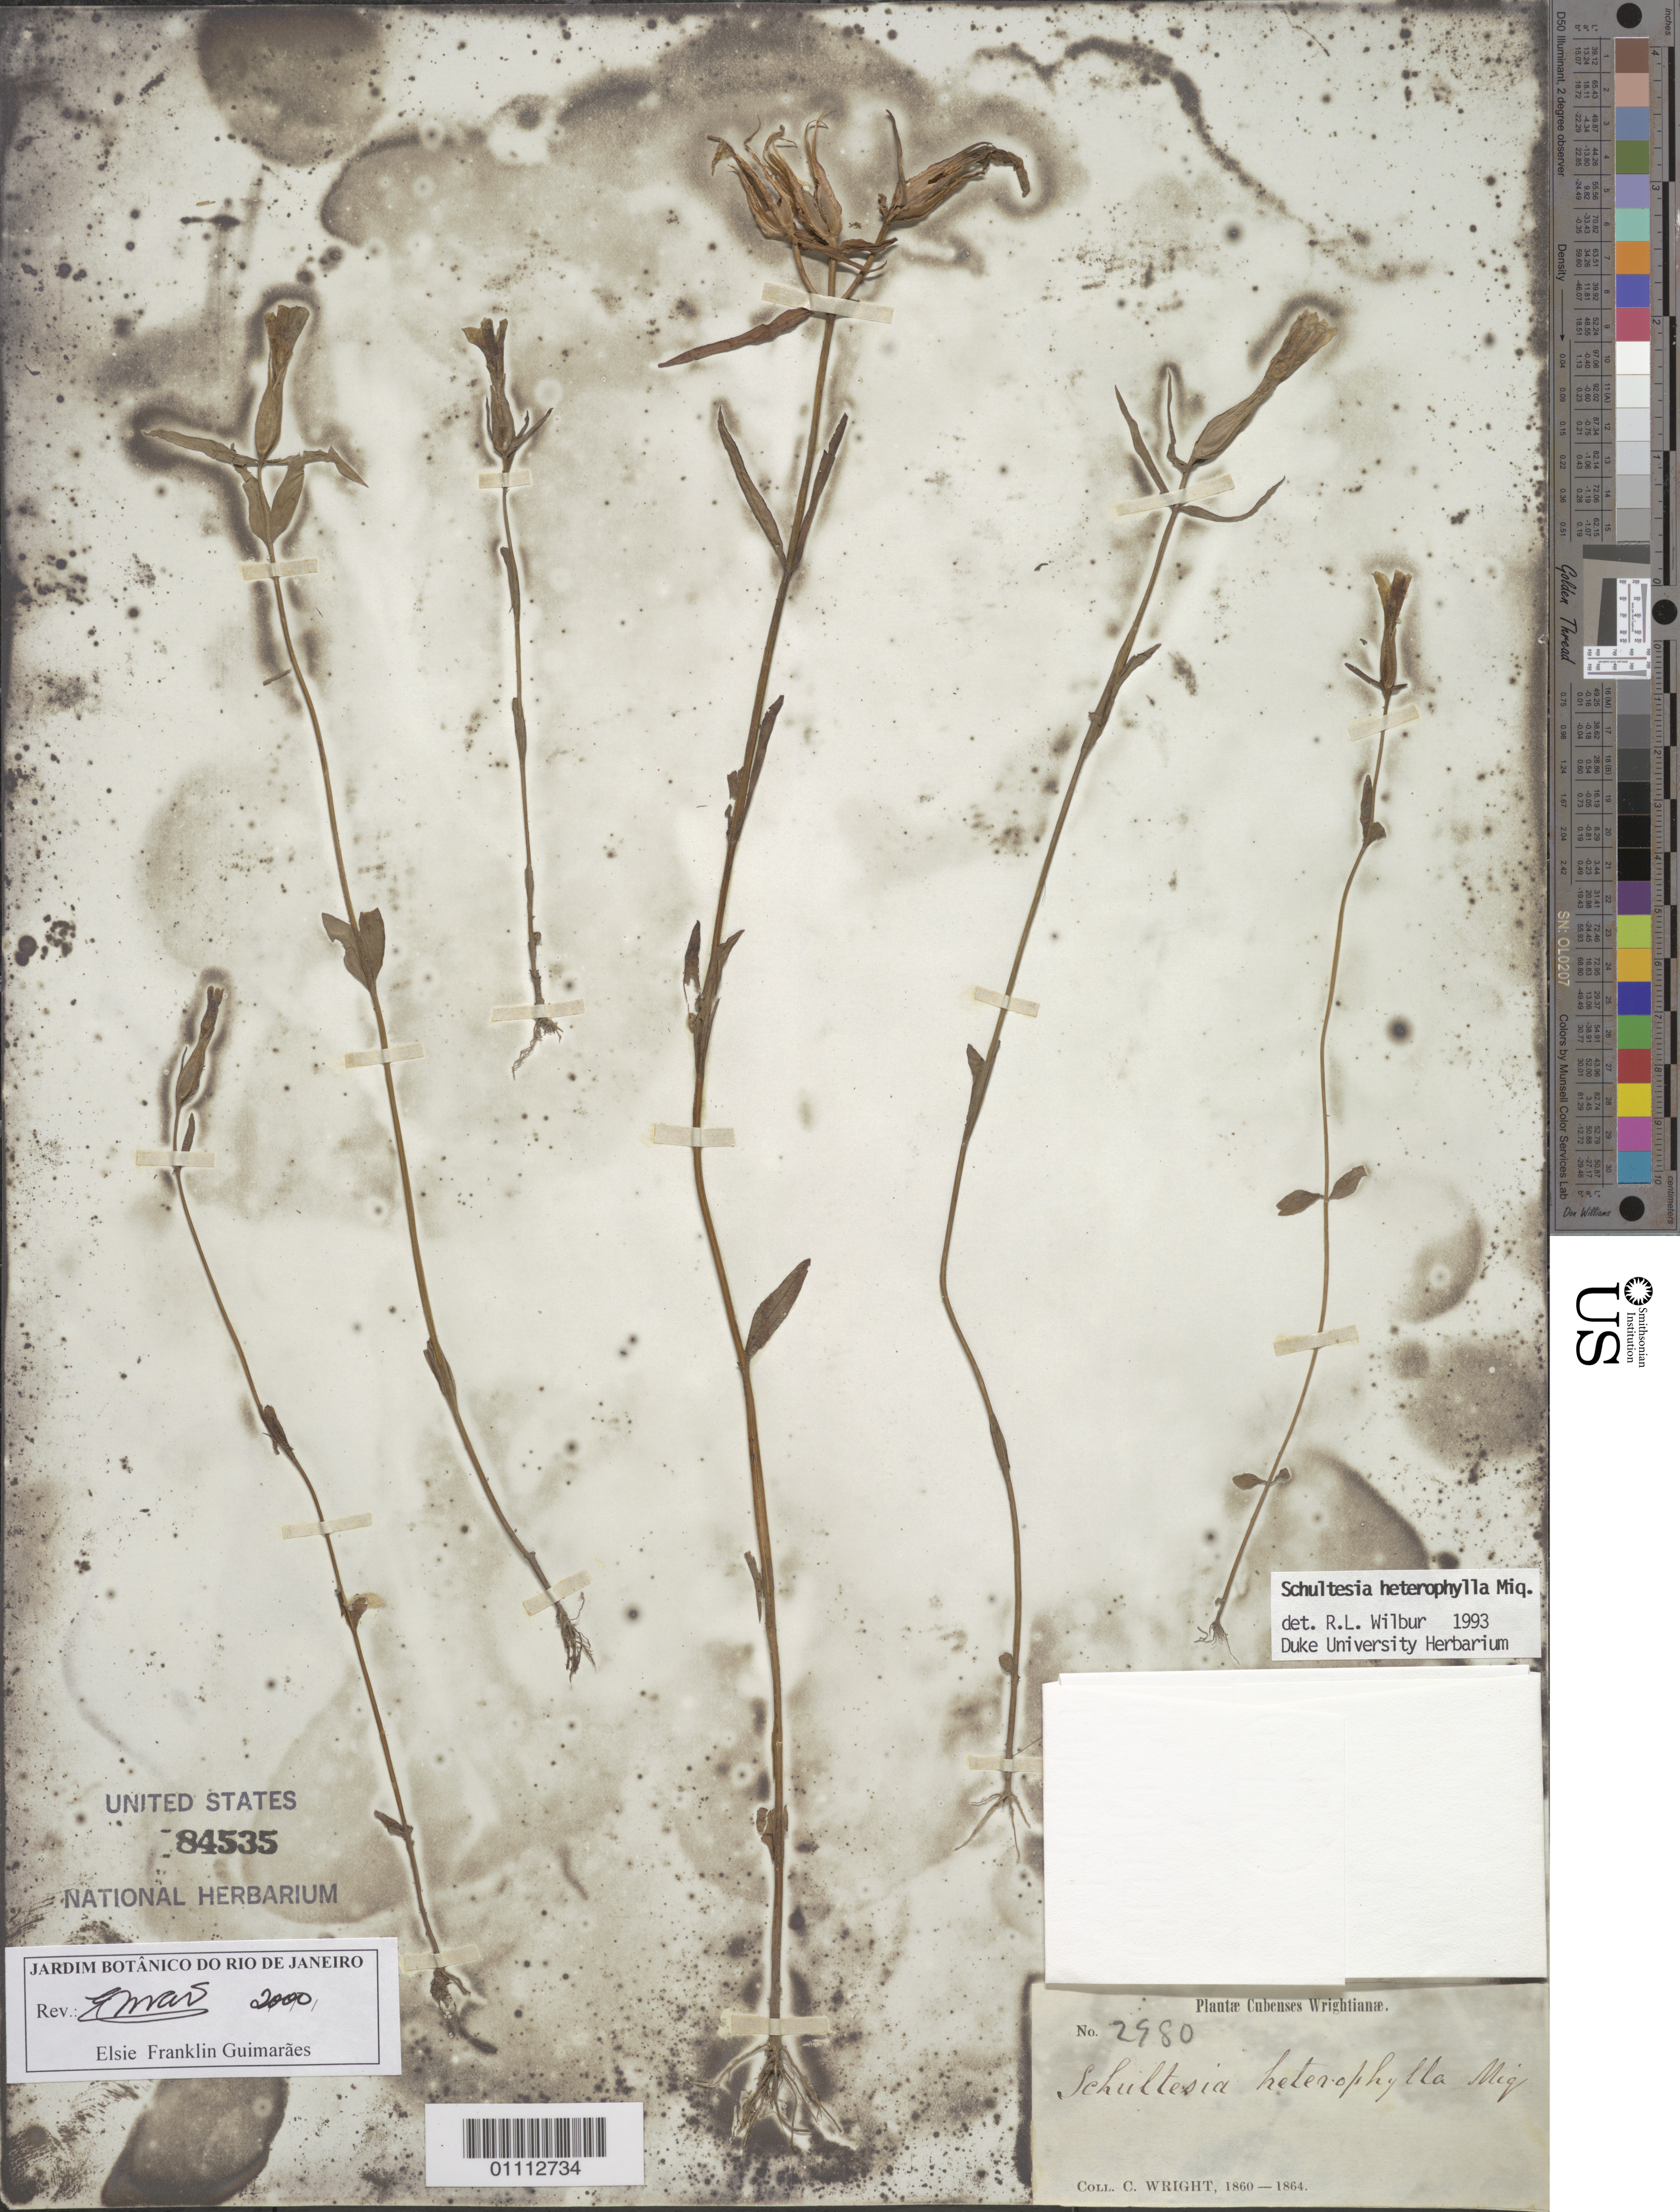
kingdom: Plantae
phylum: Tracheophyta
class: Magnoliopsida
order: Gentianales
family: Gentianaceae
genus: Schultesia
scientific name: Schultesia heterophylla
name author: Miq.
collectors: C. Wright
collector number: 2980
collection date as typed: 1860 to 1864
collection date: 1860/1864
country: Cuba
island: Cuba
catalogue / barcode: US 84535